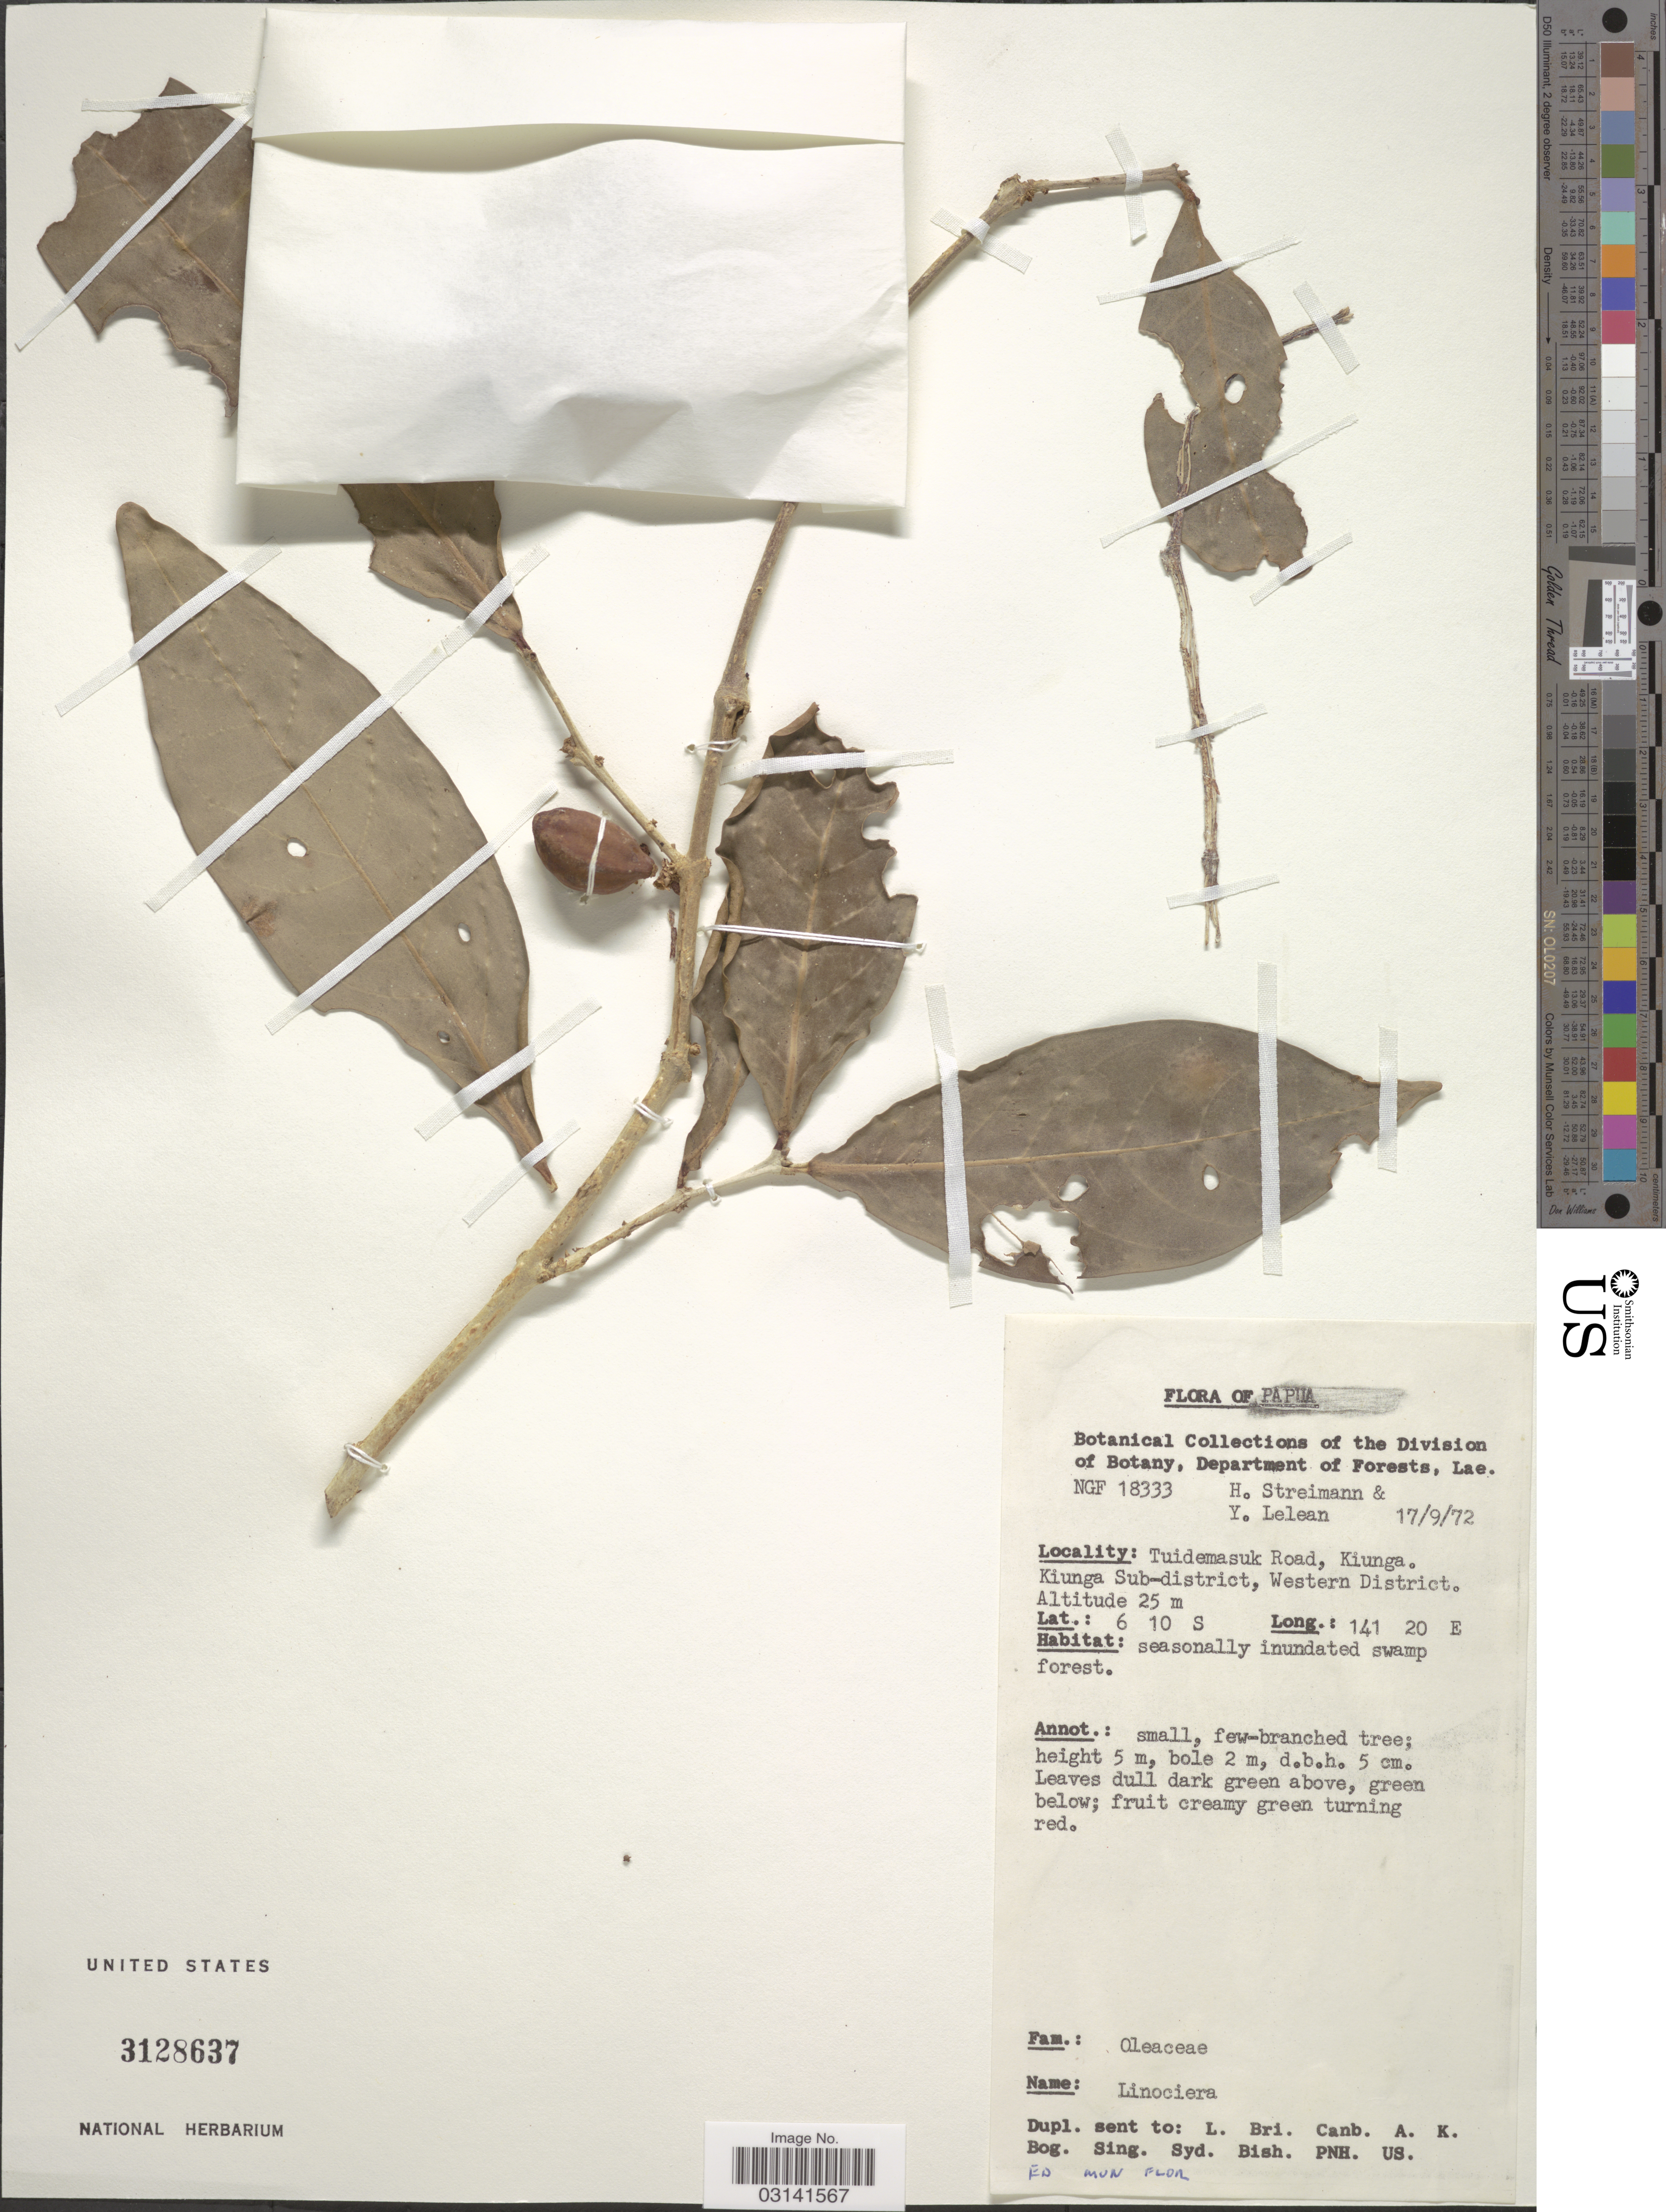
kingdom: Plantae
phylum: Tracheophyta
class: Magnoliopsida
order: Lamiales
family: Oleaceae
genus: Linociera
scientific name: Linociera sp.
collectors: H. Streimann & Y. Lelean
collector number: NGF 18333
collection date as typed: Transcribed d/m/y: 17/9/72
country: Papua New Guinea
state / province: Manus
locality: Papua. Tuidemasuk Road, Kiunga. Kiunga Sub-district, Western District.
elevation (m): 25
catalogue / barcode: US 3128637